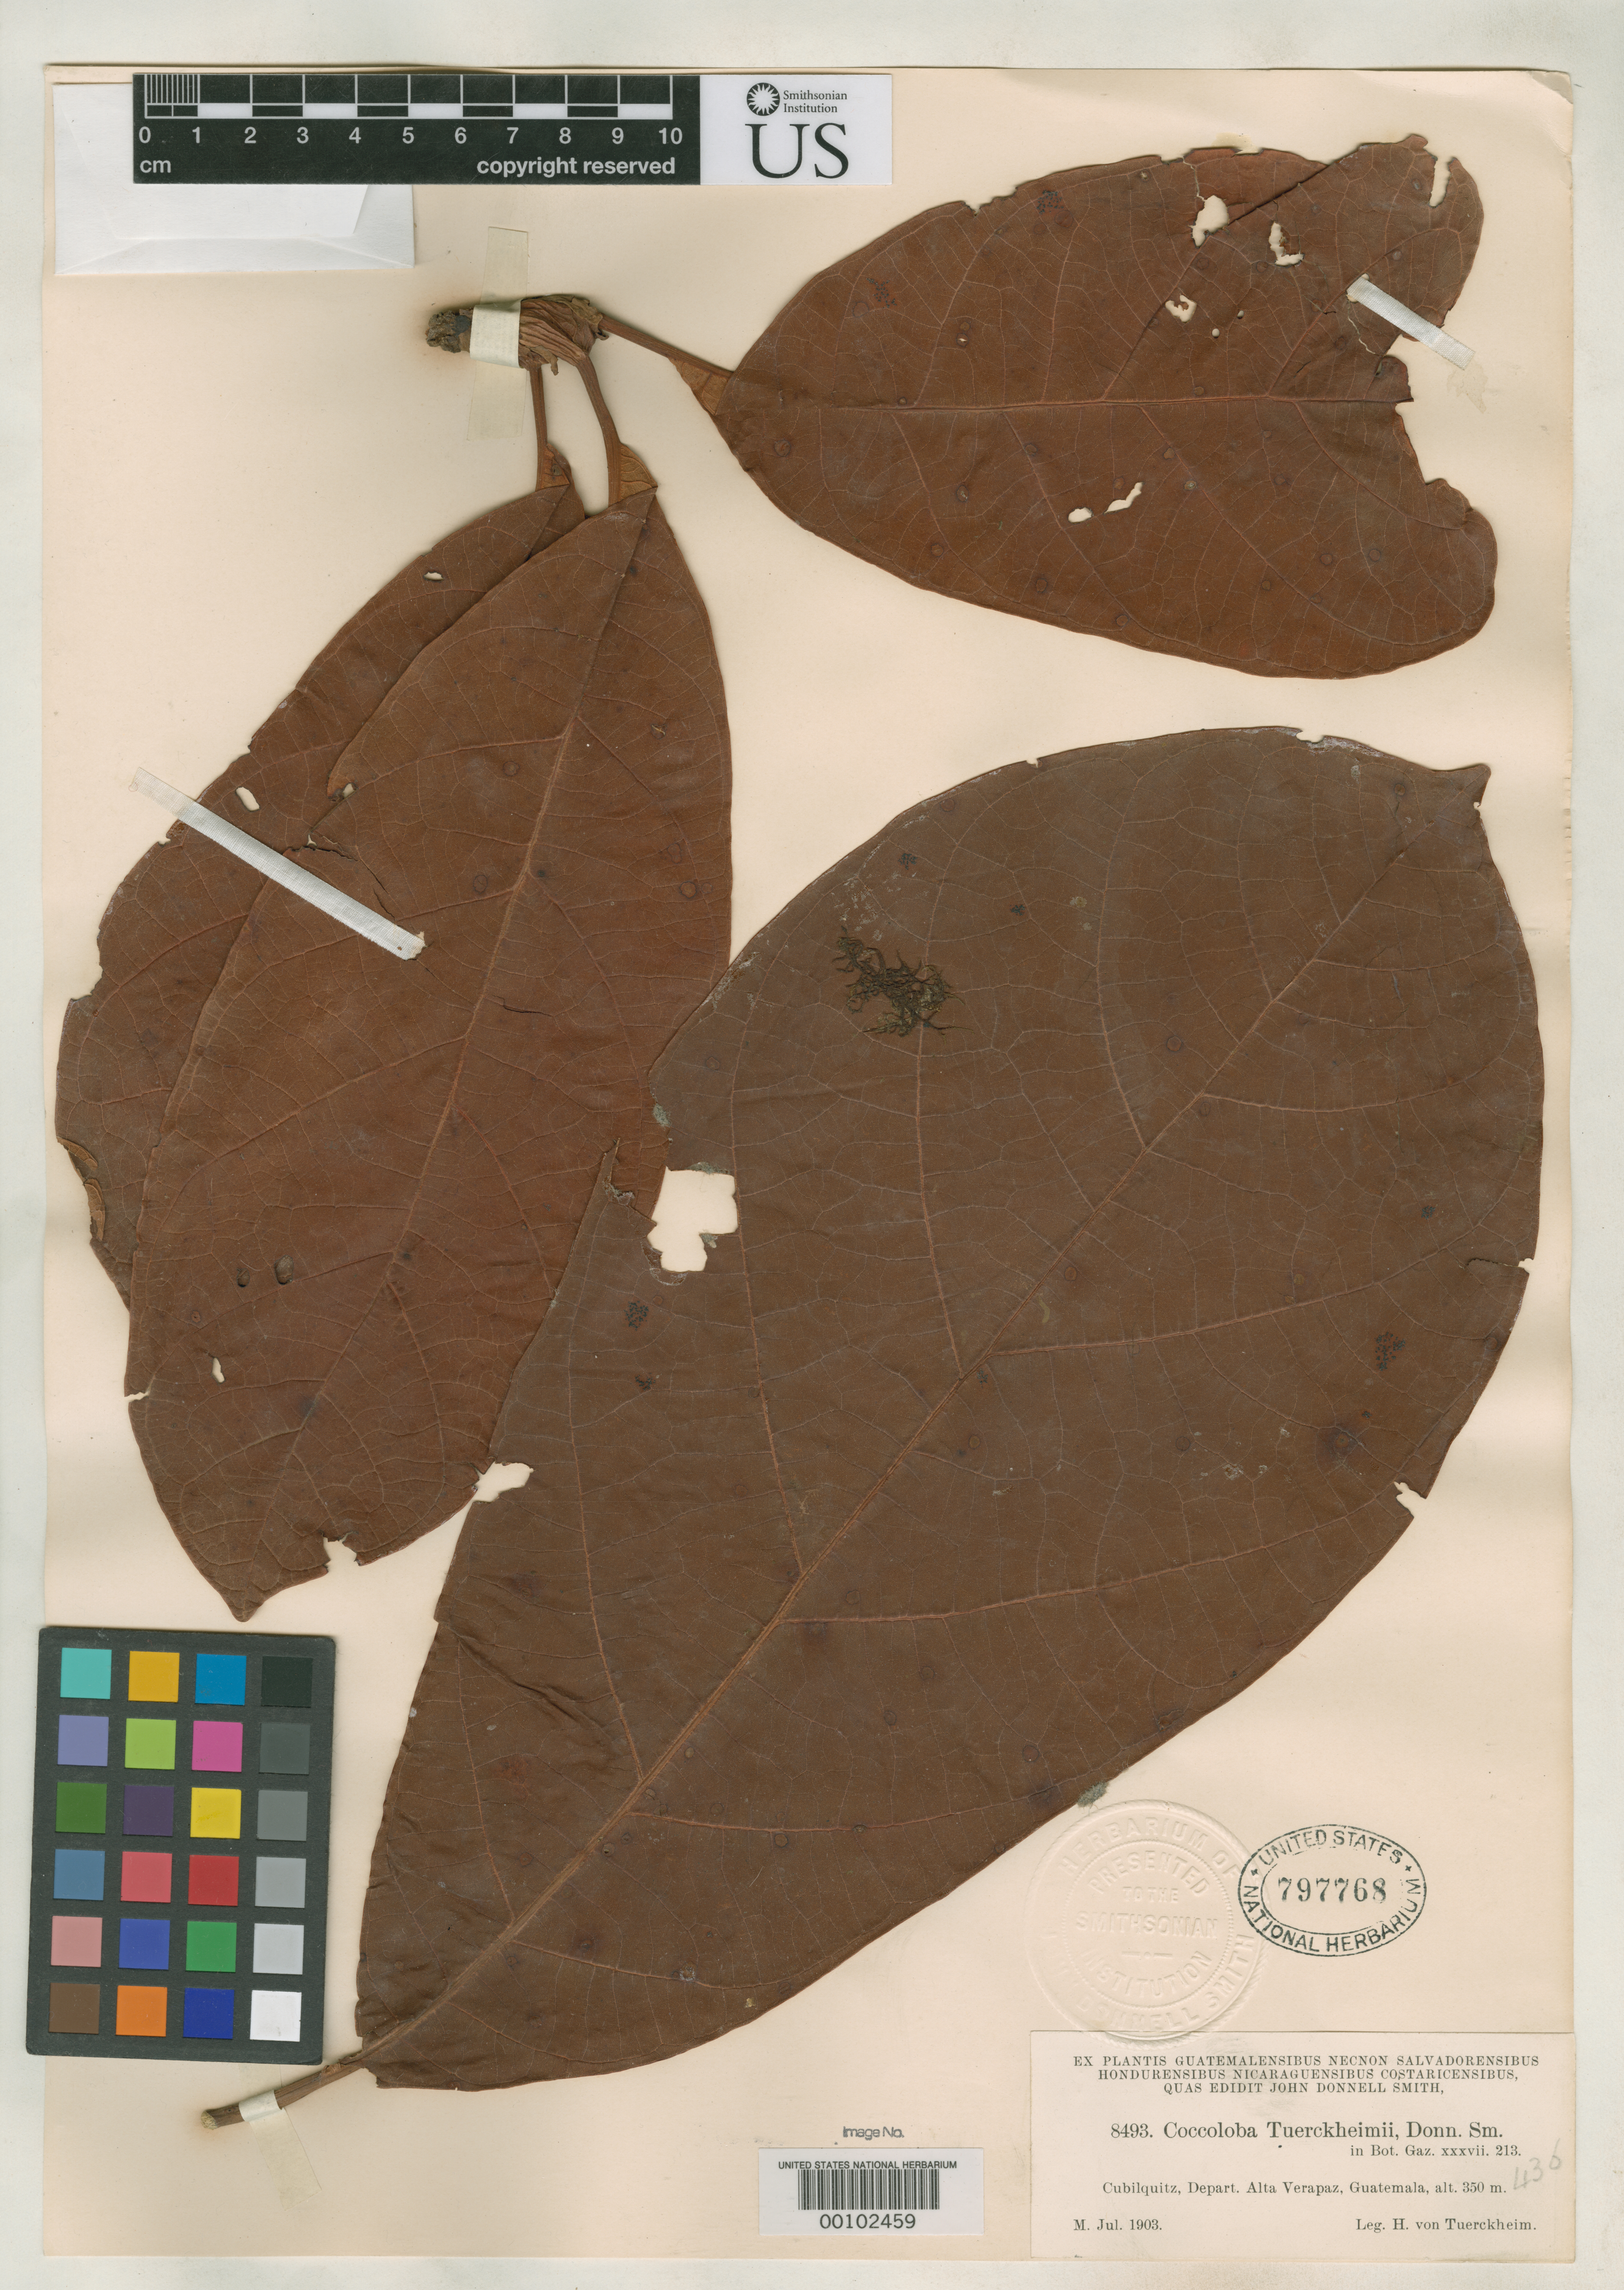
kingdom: Plantae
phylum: Tracheophyta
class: Magnoliopsida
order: Caryophyllales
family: Polygonaceae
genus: Coccoloba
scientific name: Coccoloba tuerckheimii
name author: Donn. Sm.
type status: Type Collection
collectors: H. von Türckheim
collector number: J.D.S. 8493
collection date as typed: Jul 1903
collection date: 1903-07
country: Guatemala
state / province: Alta Verapaz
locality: Cubilquitz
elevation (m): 350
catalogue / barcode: US 797768